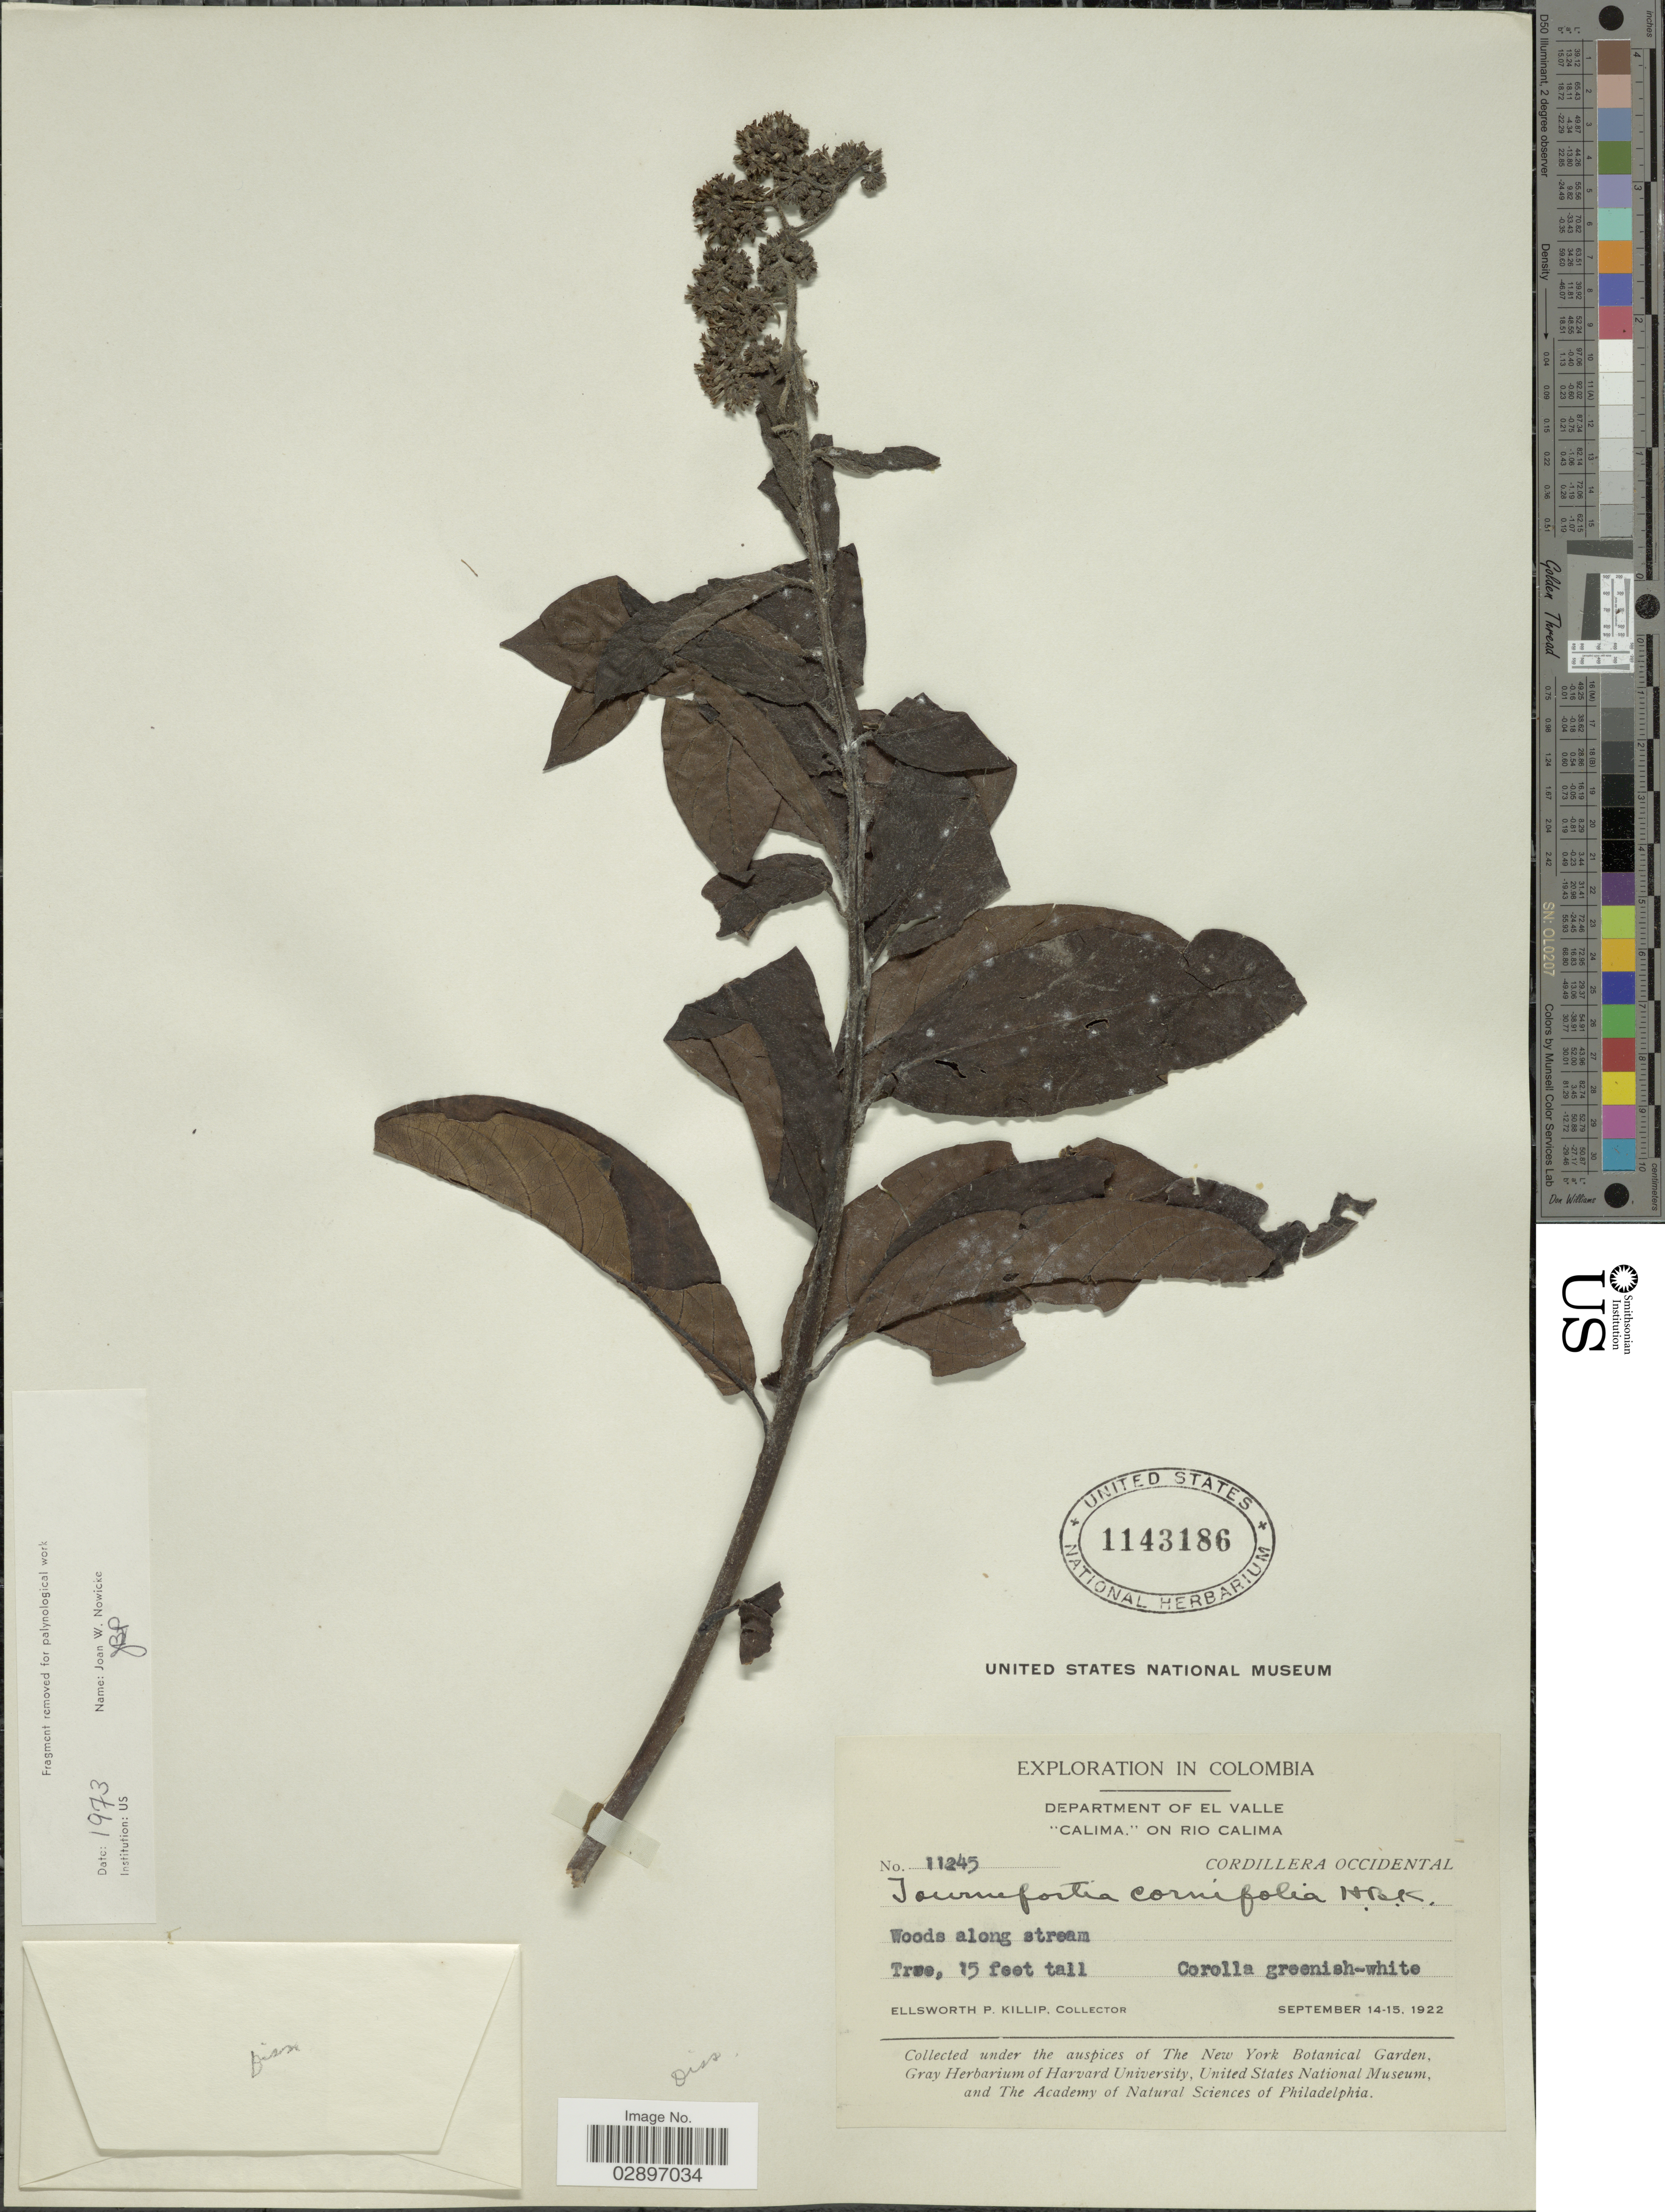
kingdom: Plantae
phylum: Tracheophyta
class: Magnoliopsida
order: Boraginales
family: Heliotropiaceae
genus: Tournefortia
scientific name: Tournefortia cornifolia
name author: Kunth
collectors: E. P. Killip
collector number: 11245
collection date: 1922-09-14/1922-09-15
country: Colombia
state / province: Valle del Cauca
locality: Department of El Valle "Calima."on Rio Calima. Cordillera Occidental.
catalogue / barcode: US 1143186